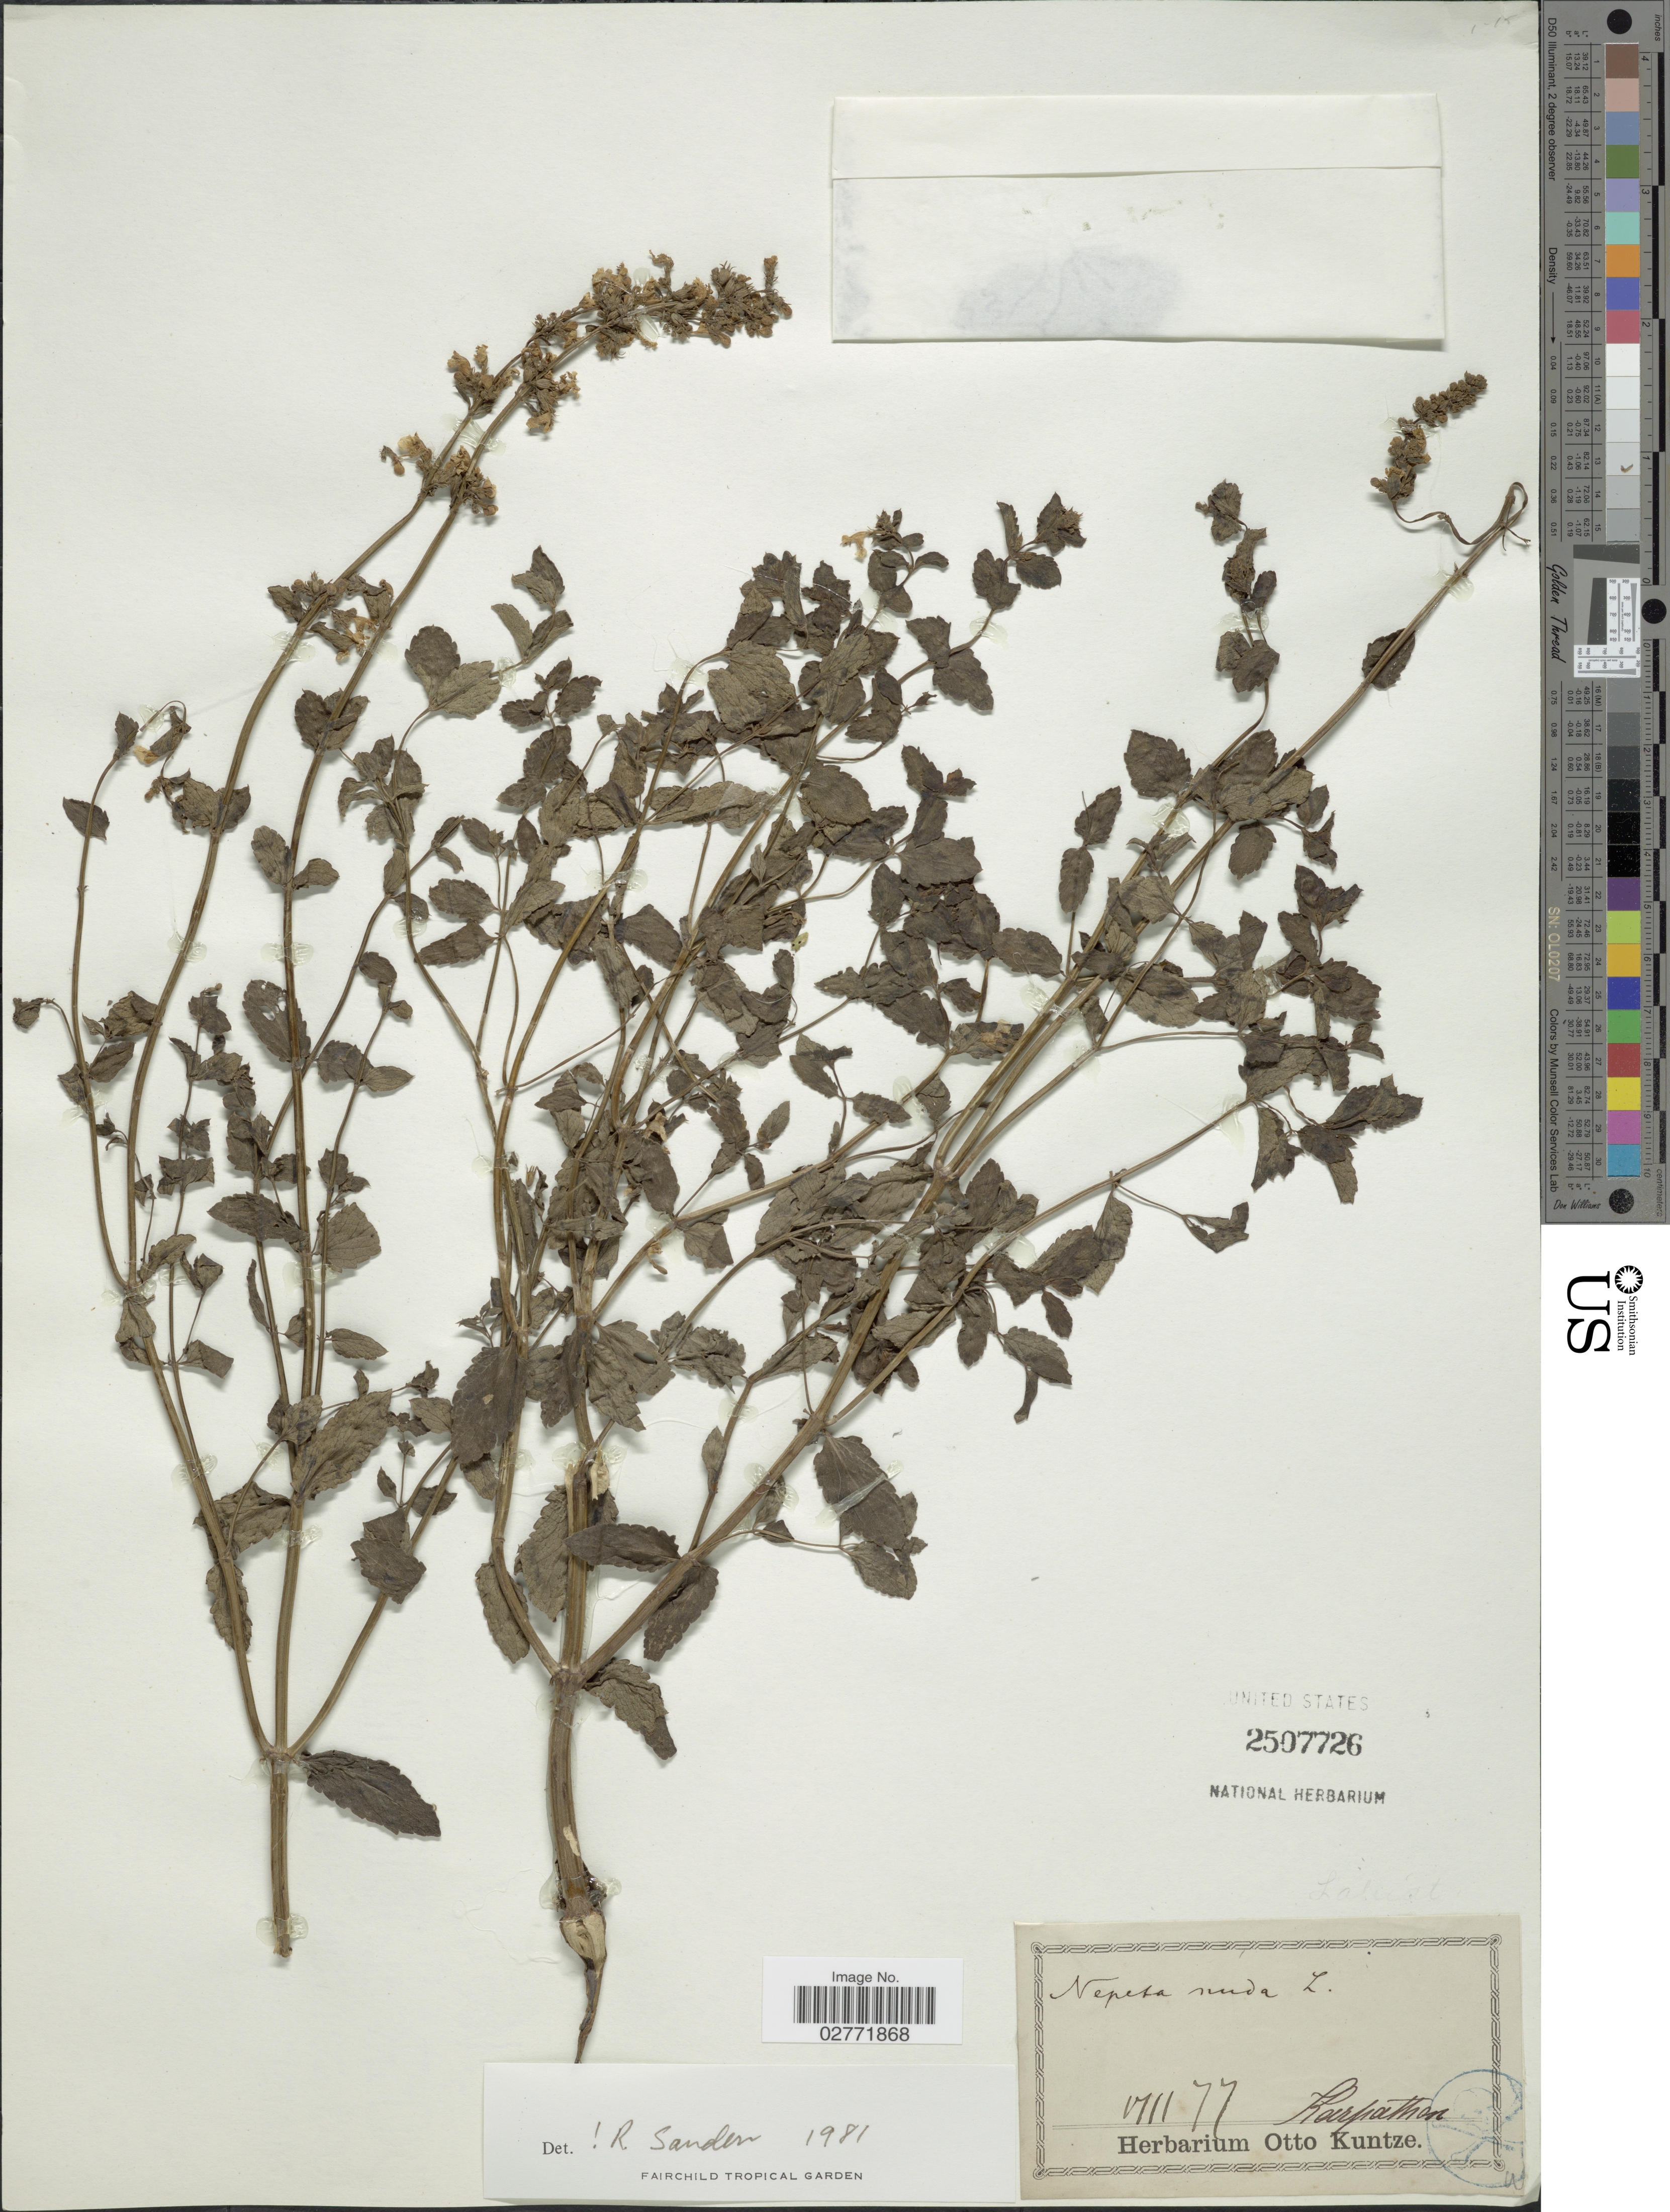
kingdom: Plantae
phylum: Tracheophyta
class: Magnoliopsida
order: Lamiales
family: Lamiaceae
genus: Nepeta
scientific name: Nepeta nuda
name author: L.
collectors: ex herb. Otto Kuntze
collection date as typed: Transcribed d/m/y: /8/77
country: Greece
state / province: South Aegean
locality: Karpathos.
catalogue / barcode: US 2507726